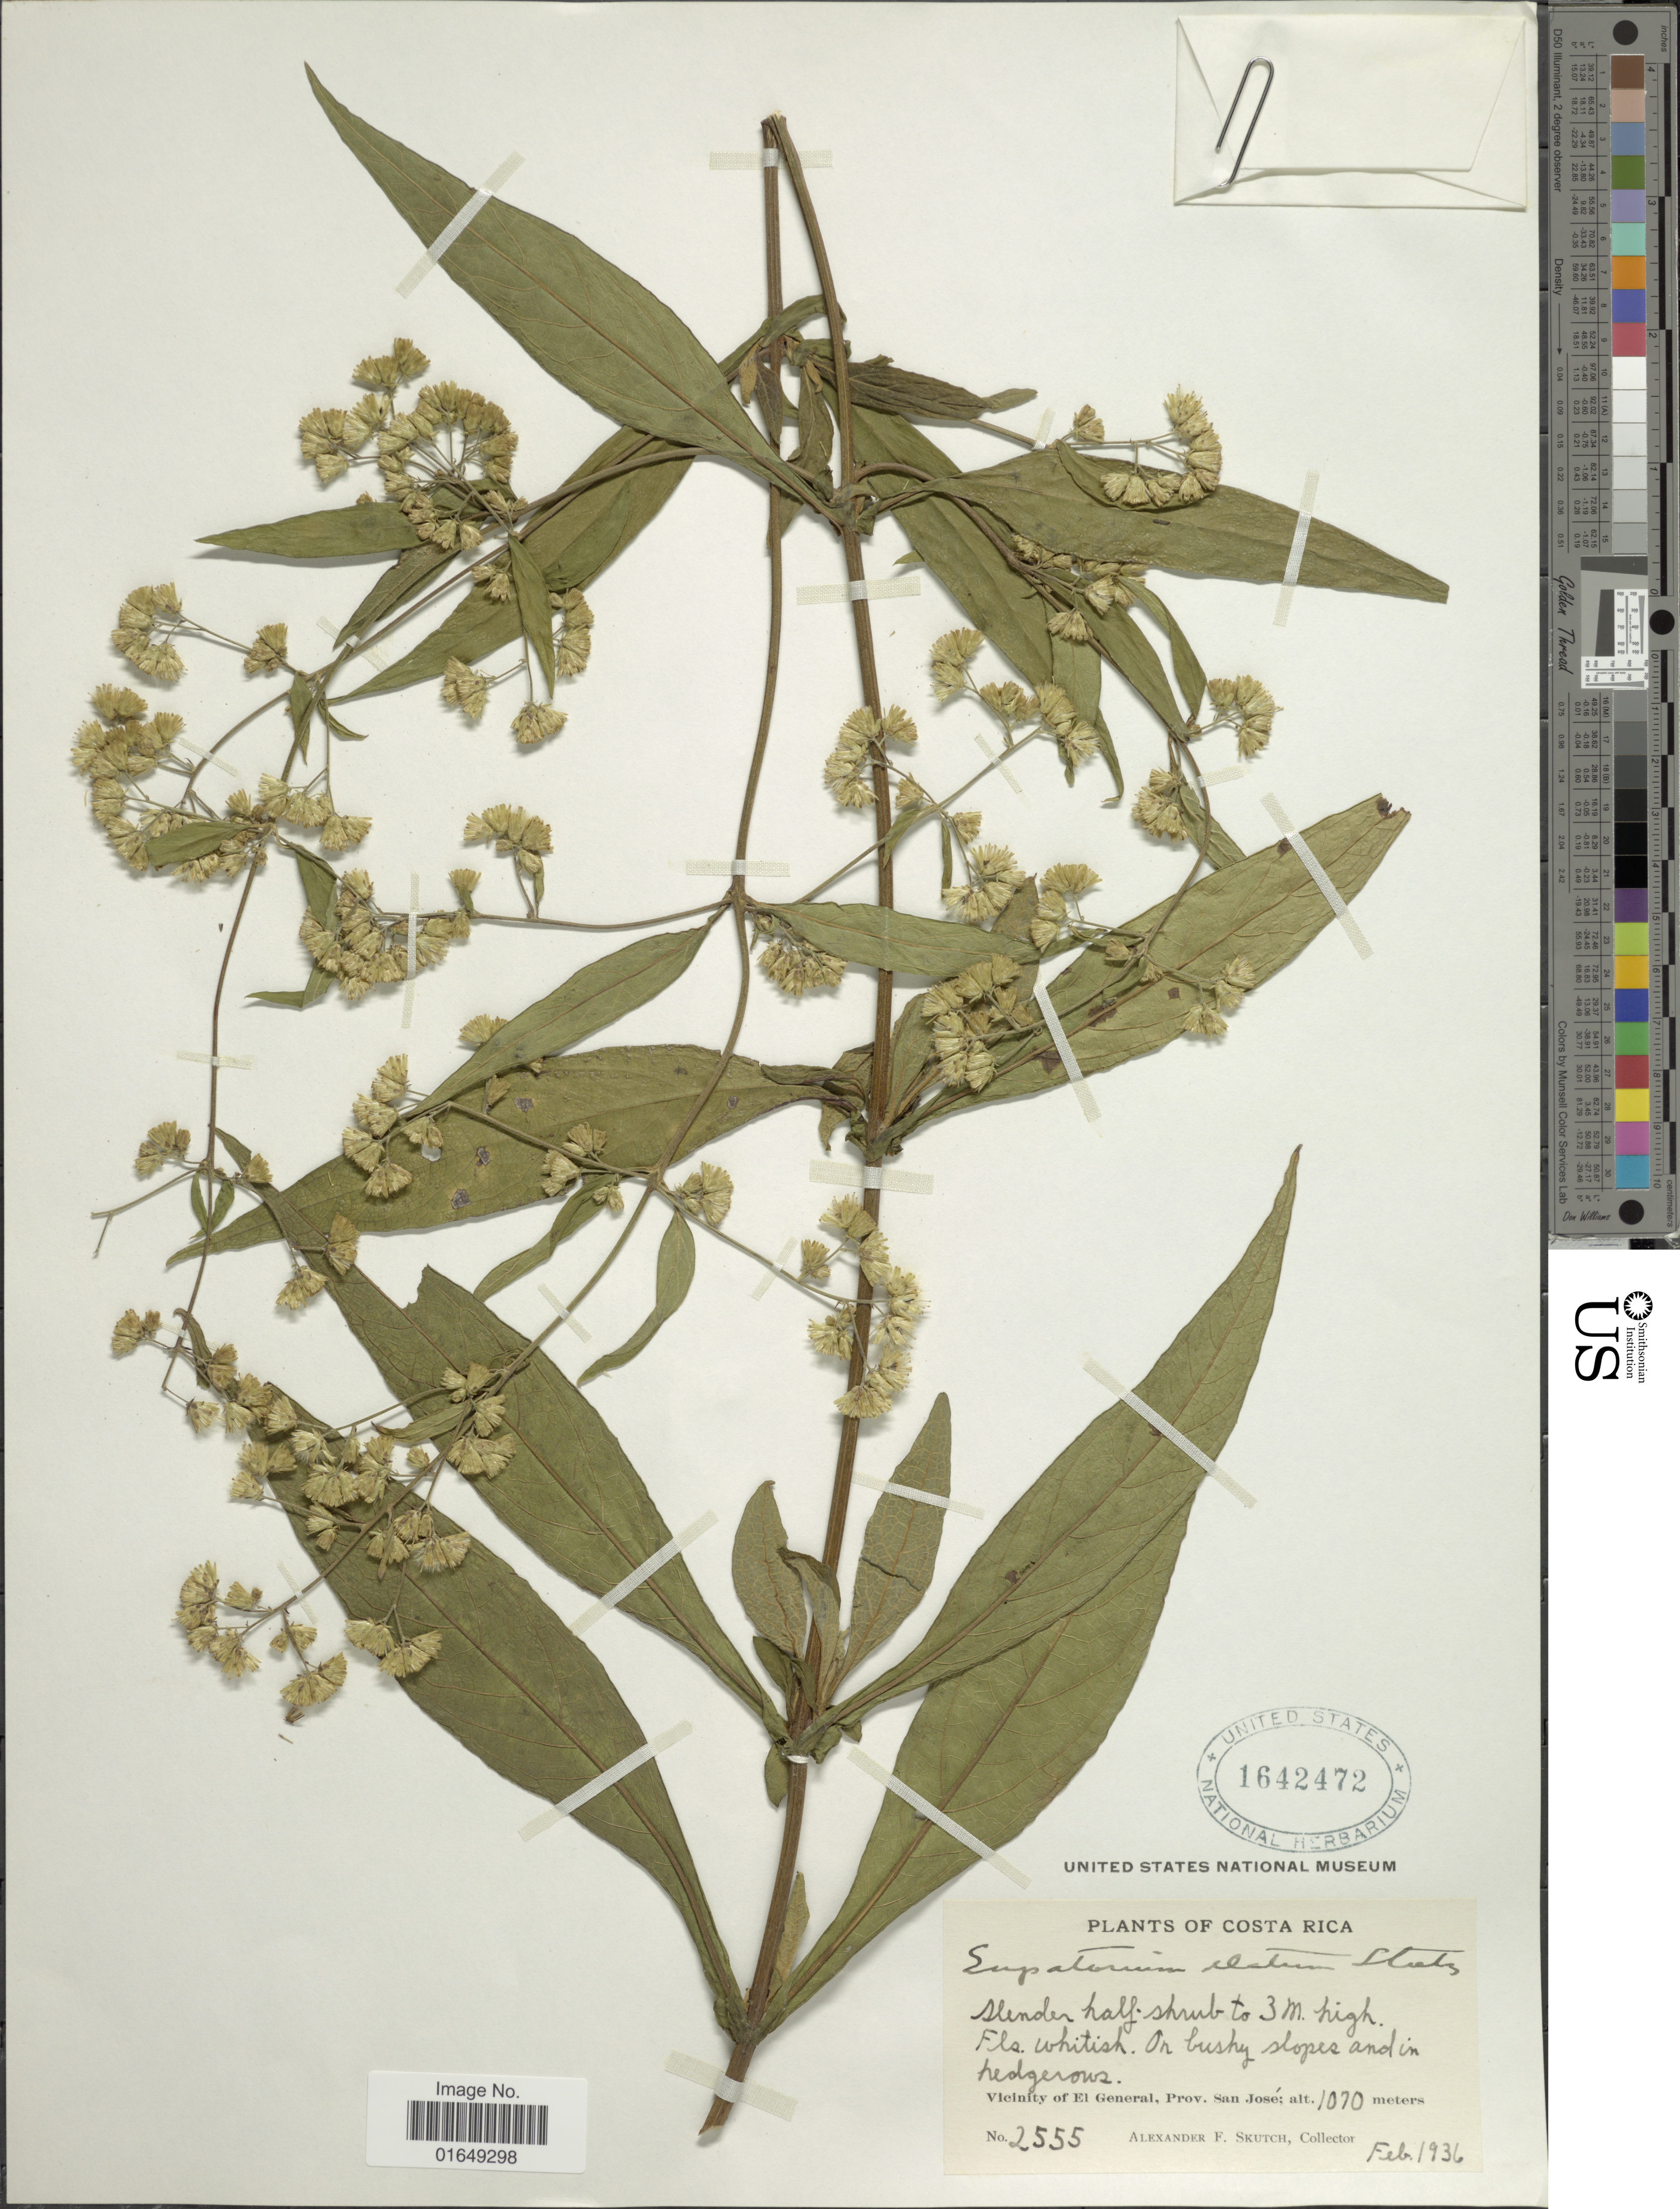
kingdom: Plantae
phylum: Tracheophyta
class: Magnoliopsida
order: Asterales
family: Asteraceae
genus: Ayapana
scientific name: Ayapana elata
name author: (Steetz) R.M. King & H. Rob.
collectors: A. F. Skutch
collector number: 2555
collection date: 1936-02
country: Costa Rica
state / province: San José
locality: Vicinity of El General.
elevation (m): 1070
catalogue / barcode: US 1642472